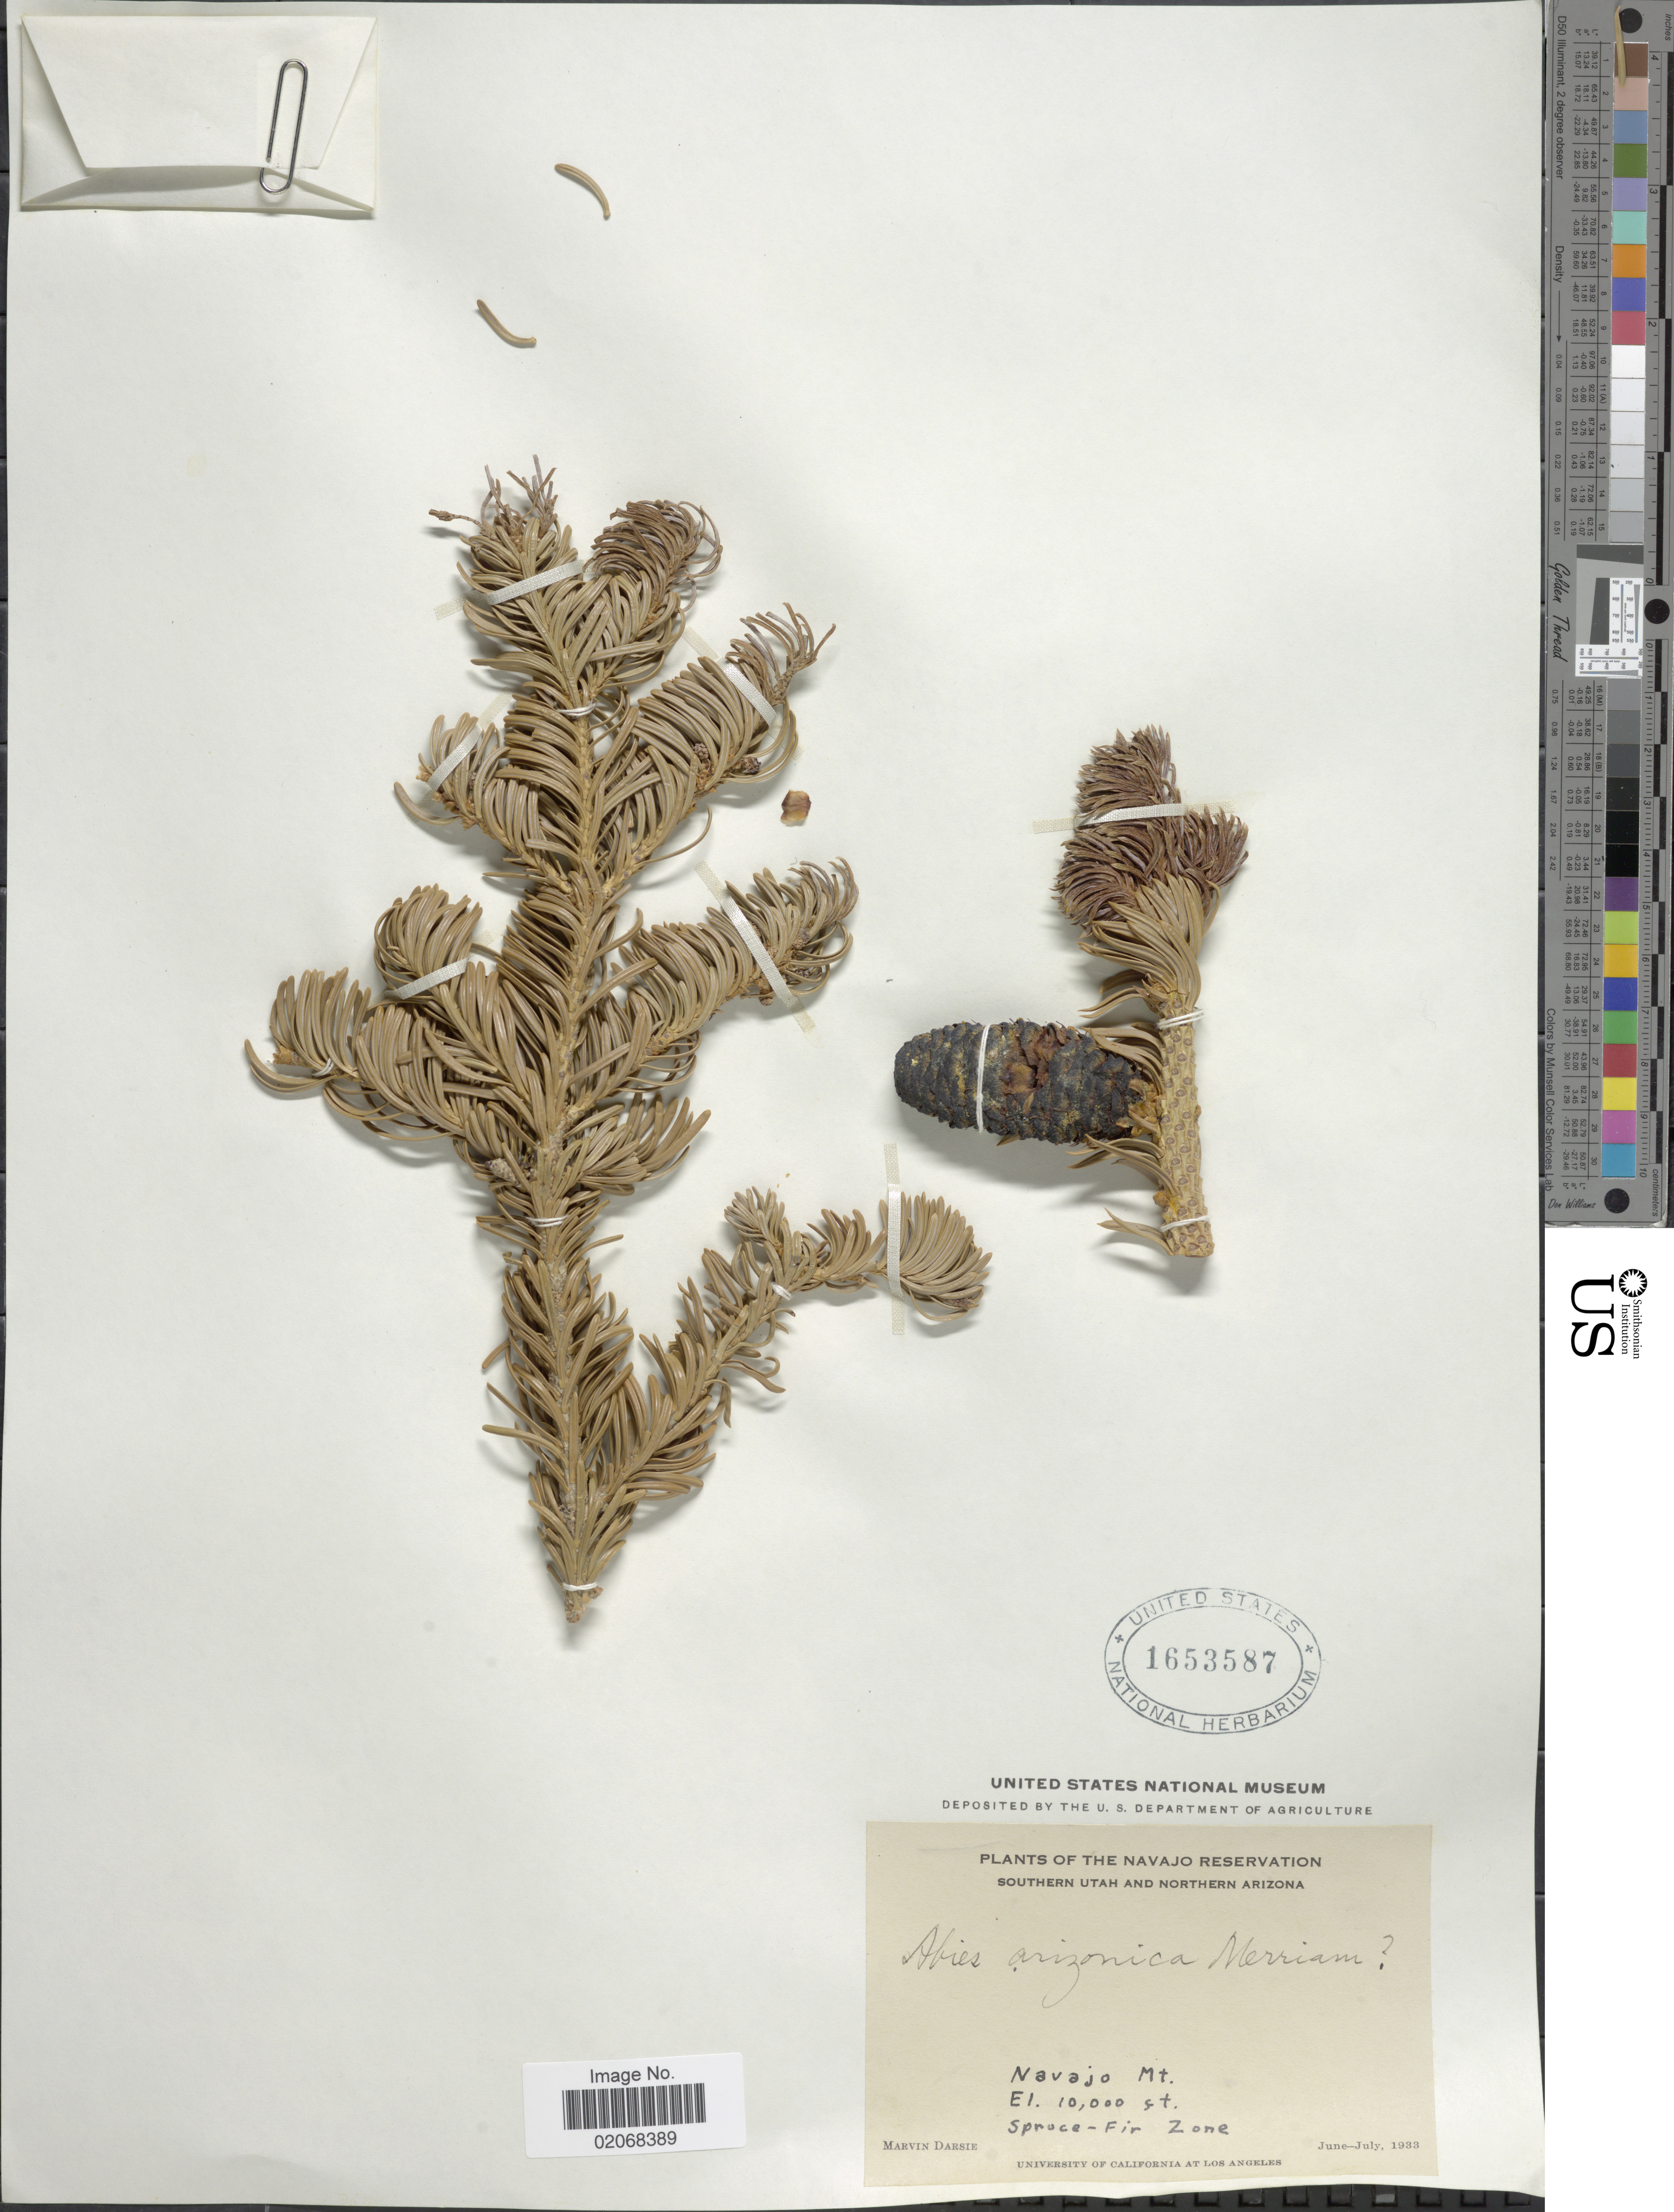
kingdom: Plantae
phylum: Tracheophyta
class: Pinopsida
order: Pinales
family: Pinaceae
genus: Abies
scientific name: Abies lasiocarpa var. arizonica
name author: (Merriam) Lemmon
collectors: M. Darsie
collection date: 1933-06/1933-07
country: United States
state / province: Utah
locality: The Navajo Reservation, Southern Utah and Northern Arizona, Navajo Mt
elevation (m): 3048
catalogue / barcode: US 1653587